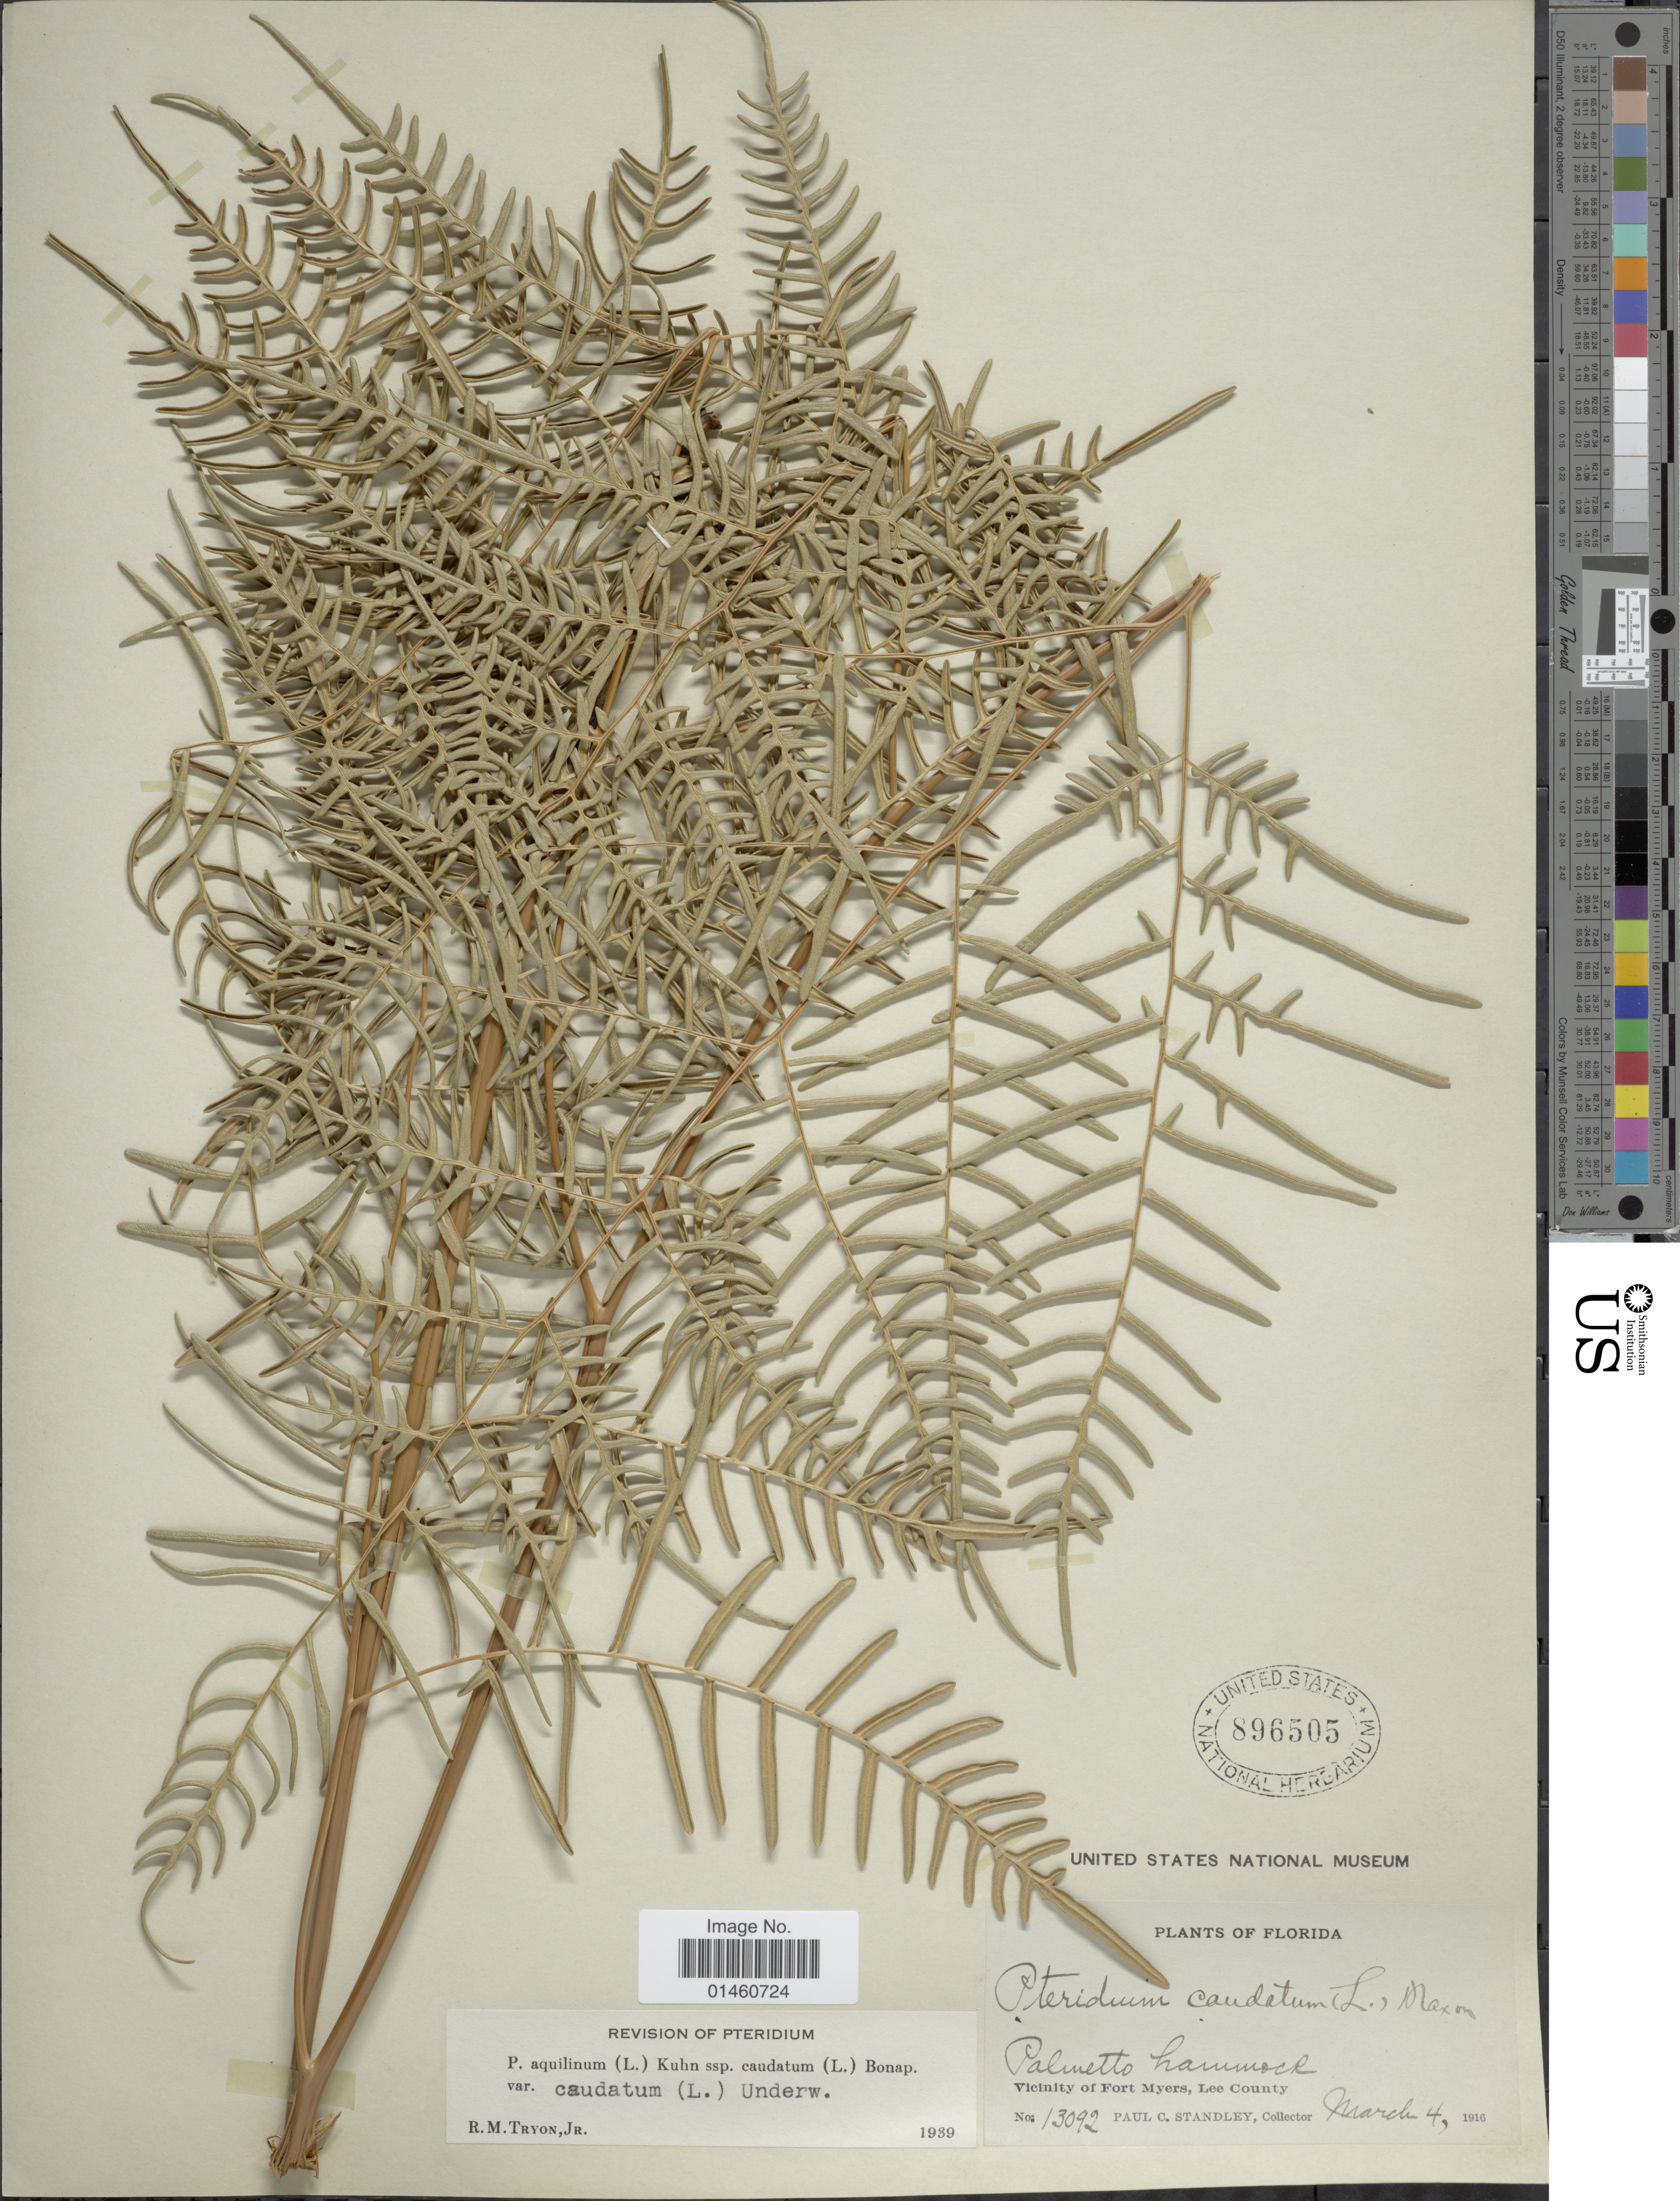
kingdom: Plantae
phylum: Tracheophyta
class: Polypodiopsida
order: Polypodiales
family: Dennstaedtiaceae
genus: Pteridium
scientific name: Pteridium caudatum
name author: (L.) Maxon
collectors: P. C. Standley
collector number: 13092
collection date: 1916-03-04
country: United States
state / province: Florida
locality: Palmetto hammock, Vicinity of Fort Myers, Lee County.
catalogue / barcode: US 896505